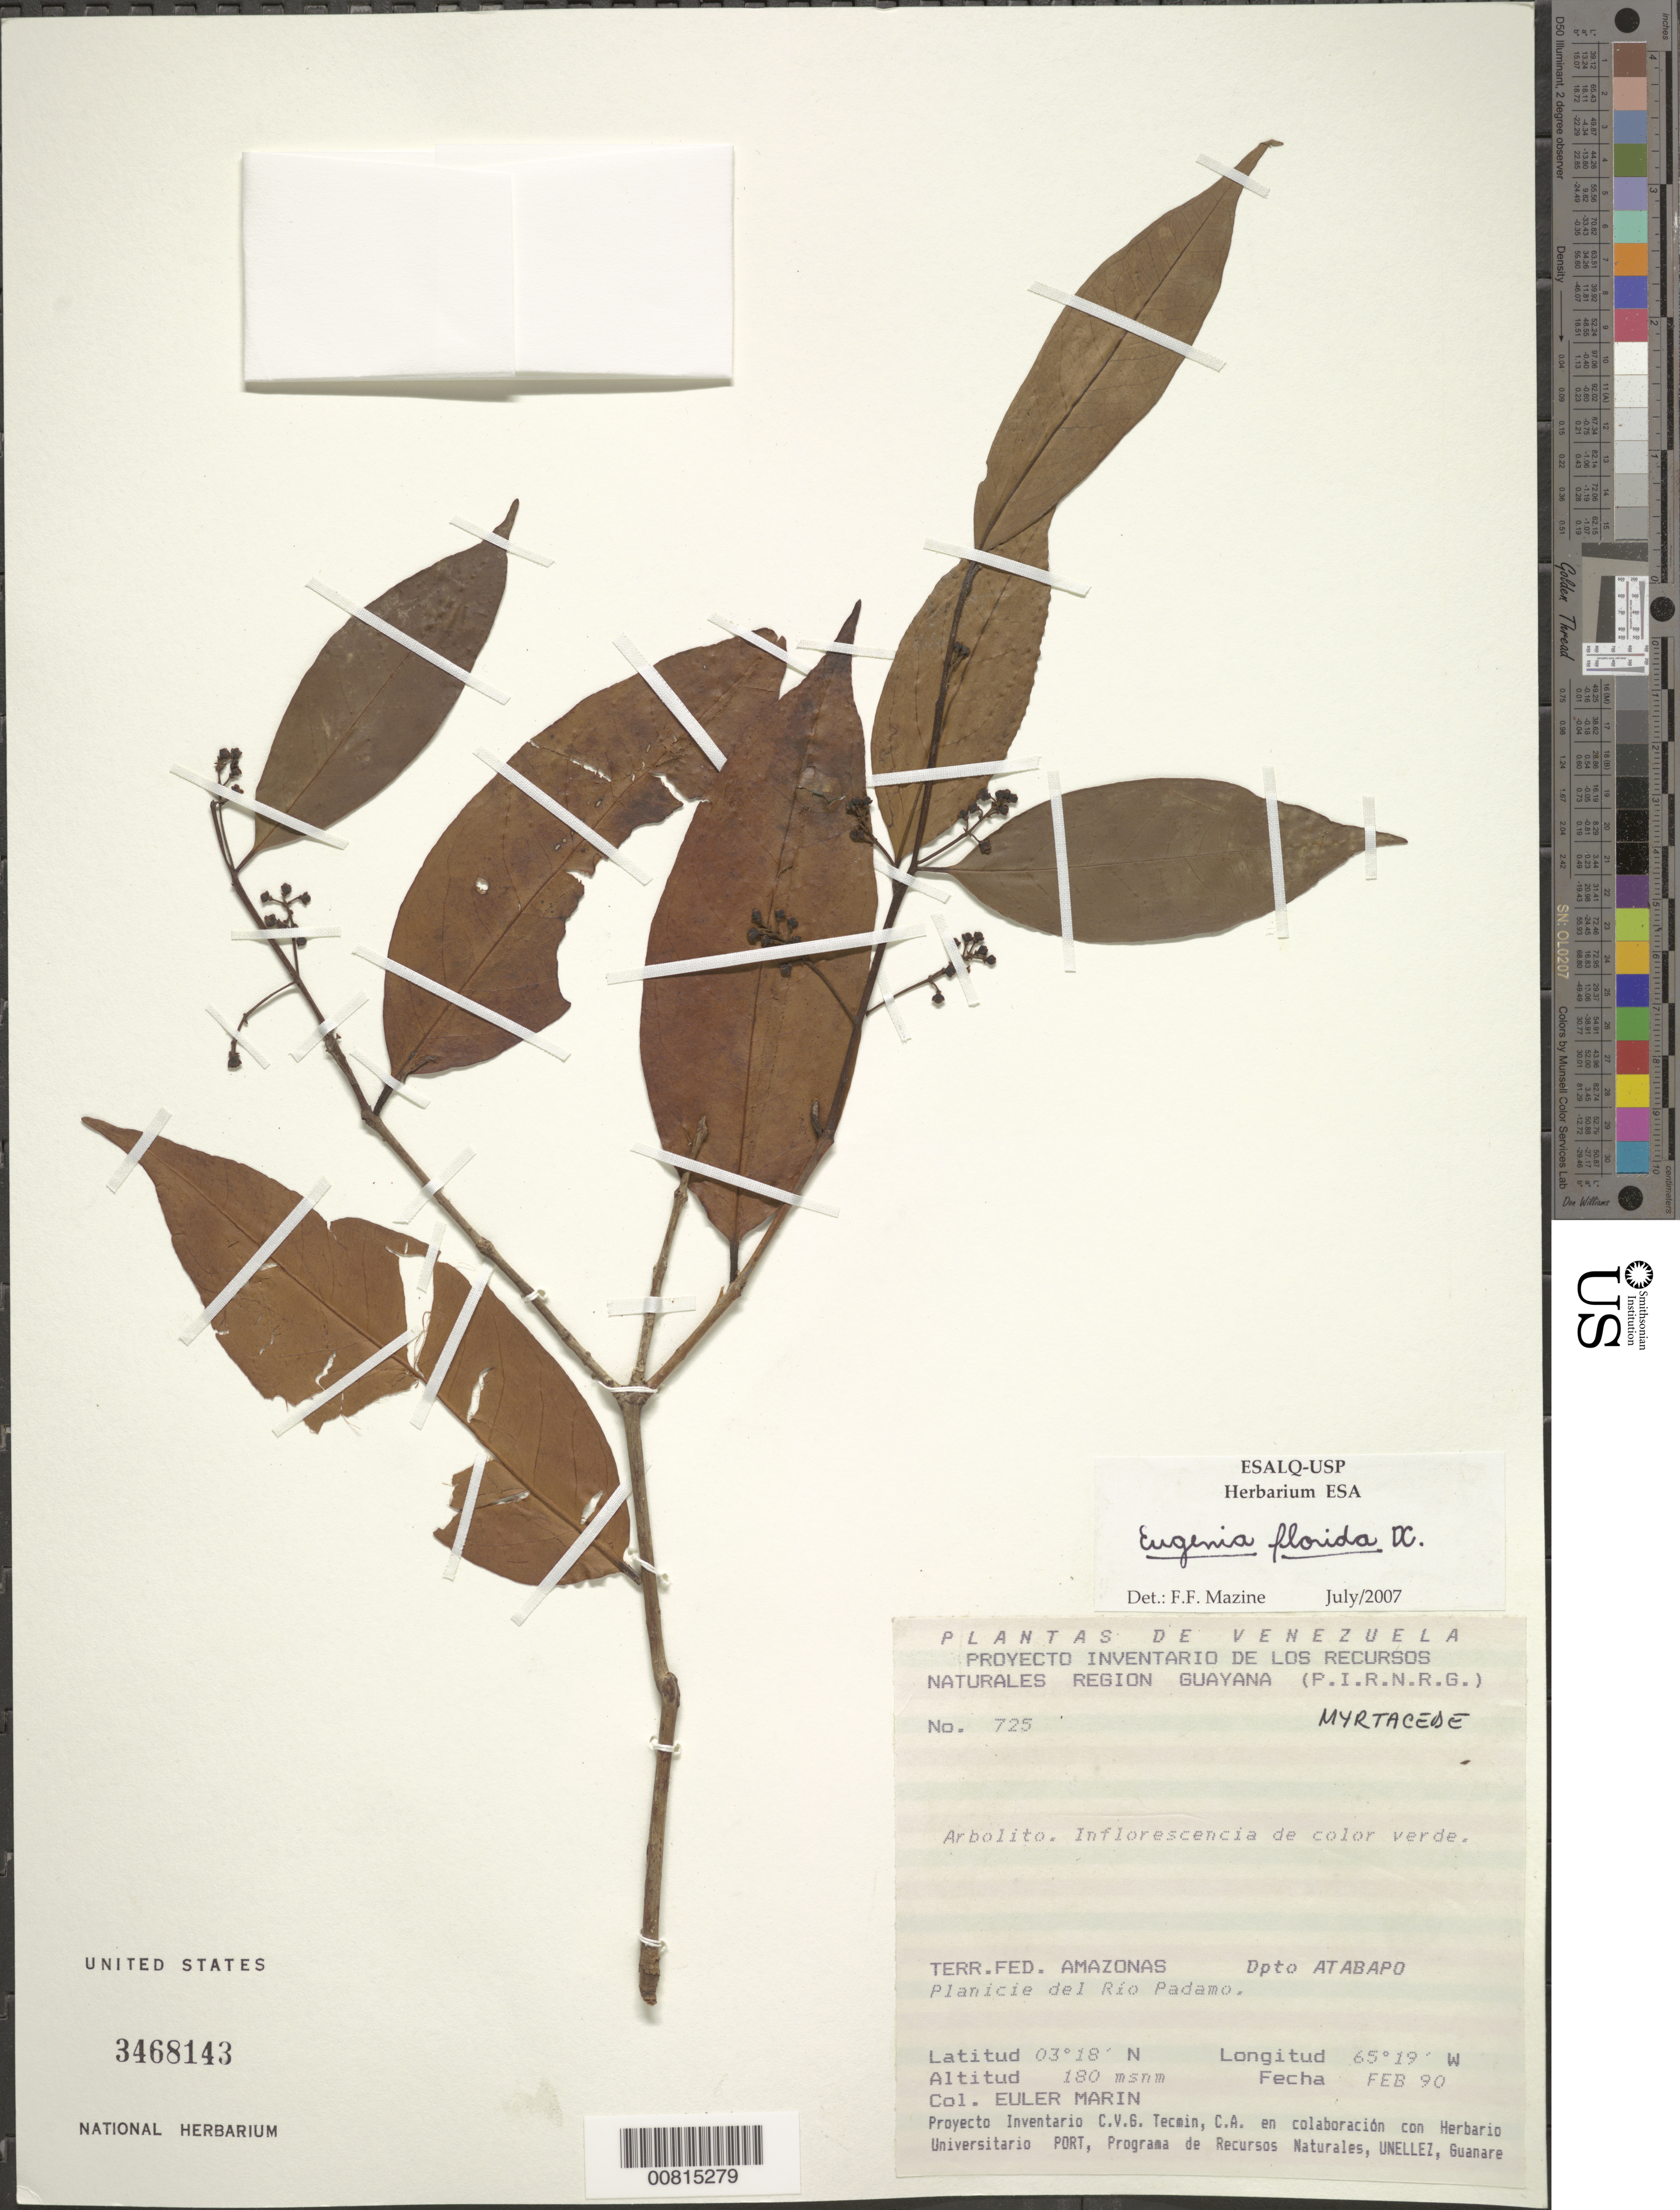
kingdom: Plantae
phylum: Tracheophyta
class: Magnoliopsida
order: Myrtales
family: Myrtaceae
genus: Eugenia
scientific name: Eugenia florida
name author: DC.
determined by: Mazine, Fiorella F.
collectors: E. Marin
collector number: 725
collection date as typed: Feb-90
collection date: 1990-02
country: Venezuela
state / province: Amazonas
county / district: Atabapo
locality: Río Padamo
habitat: Planicie del río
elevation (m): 180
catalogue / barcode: US 3468143